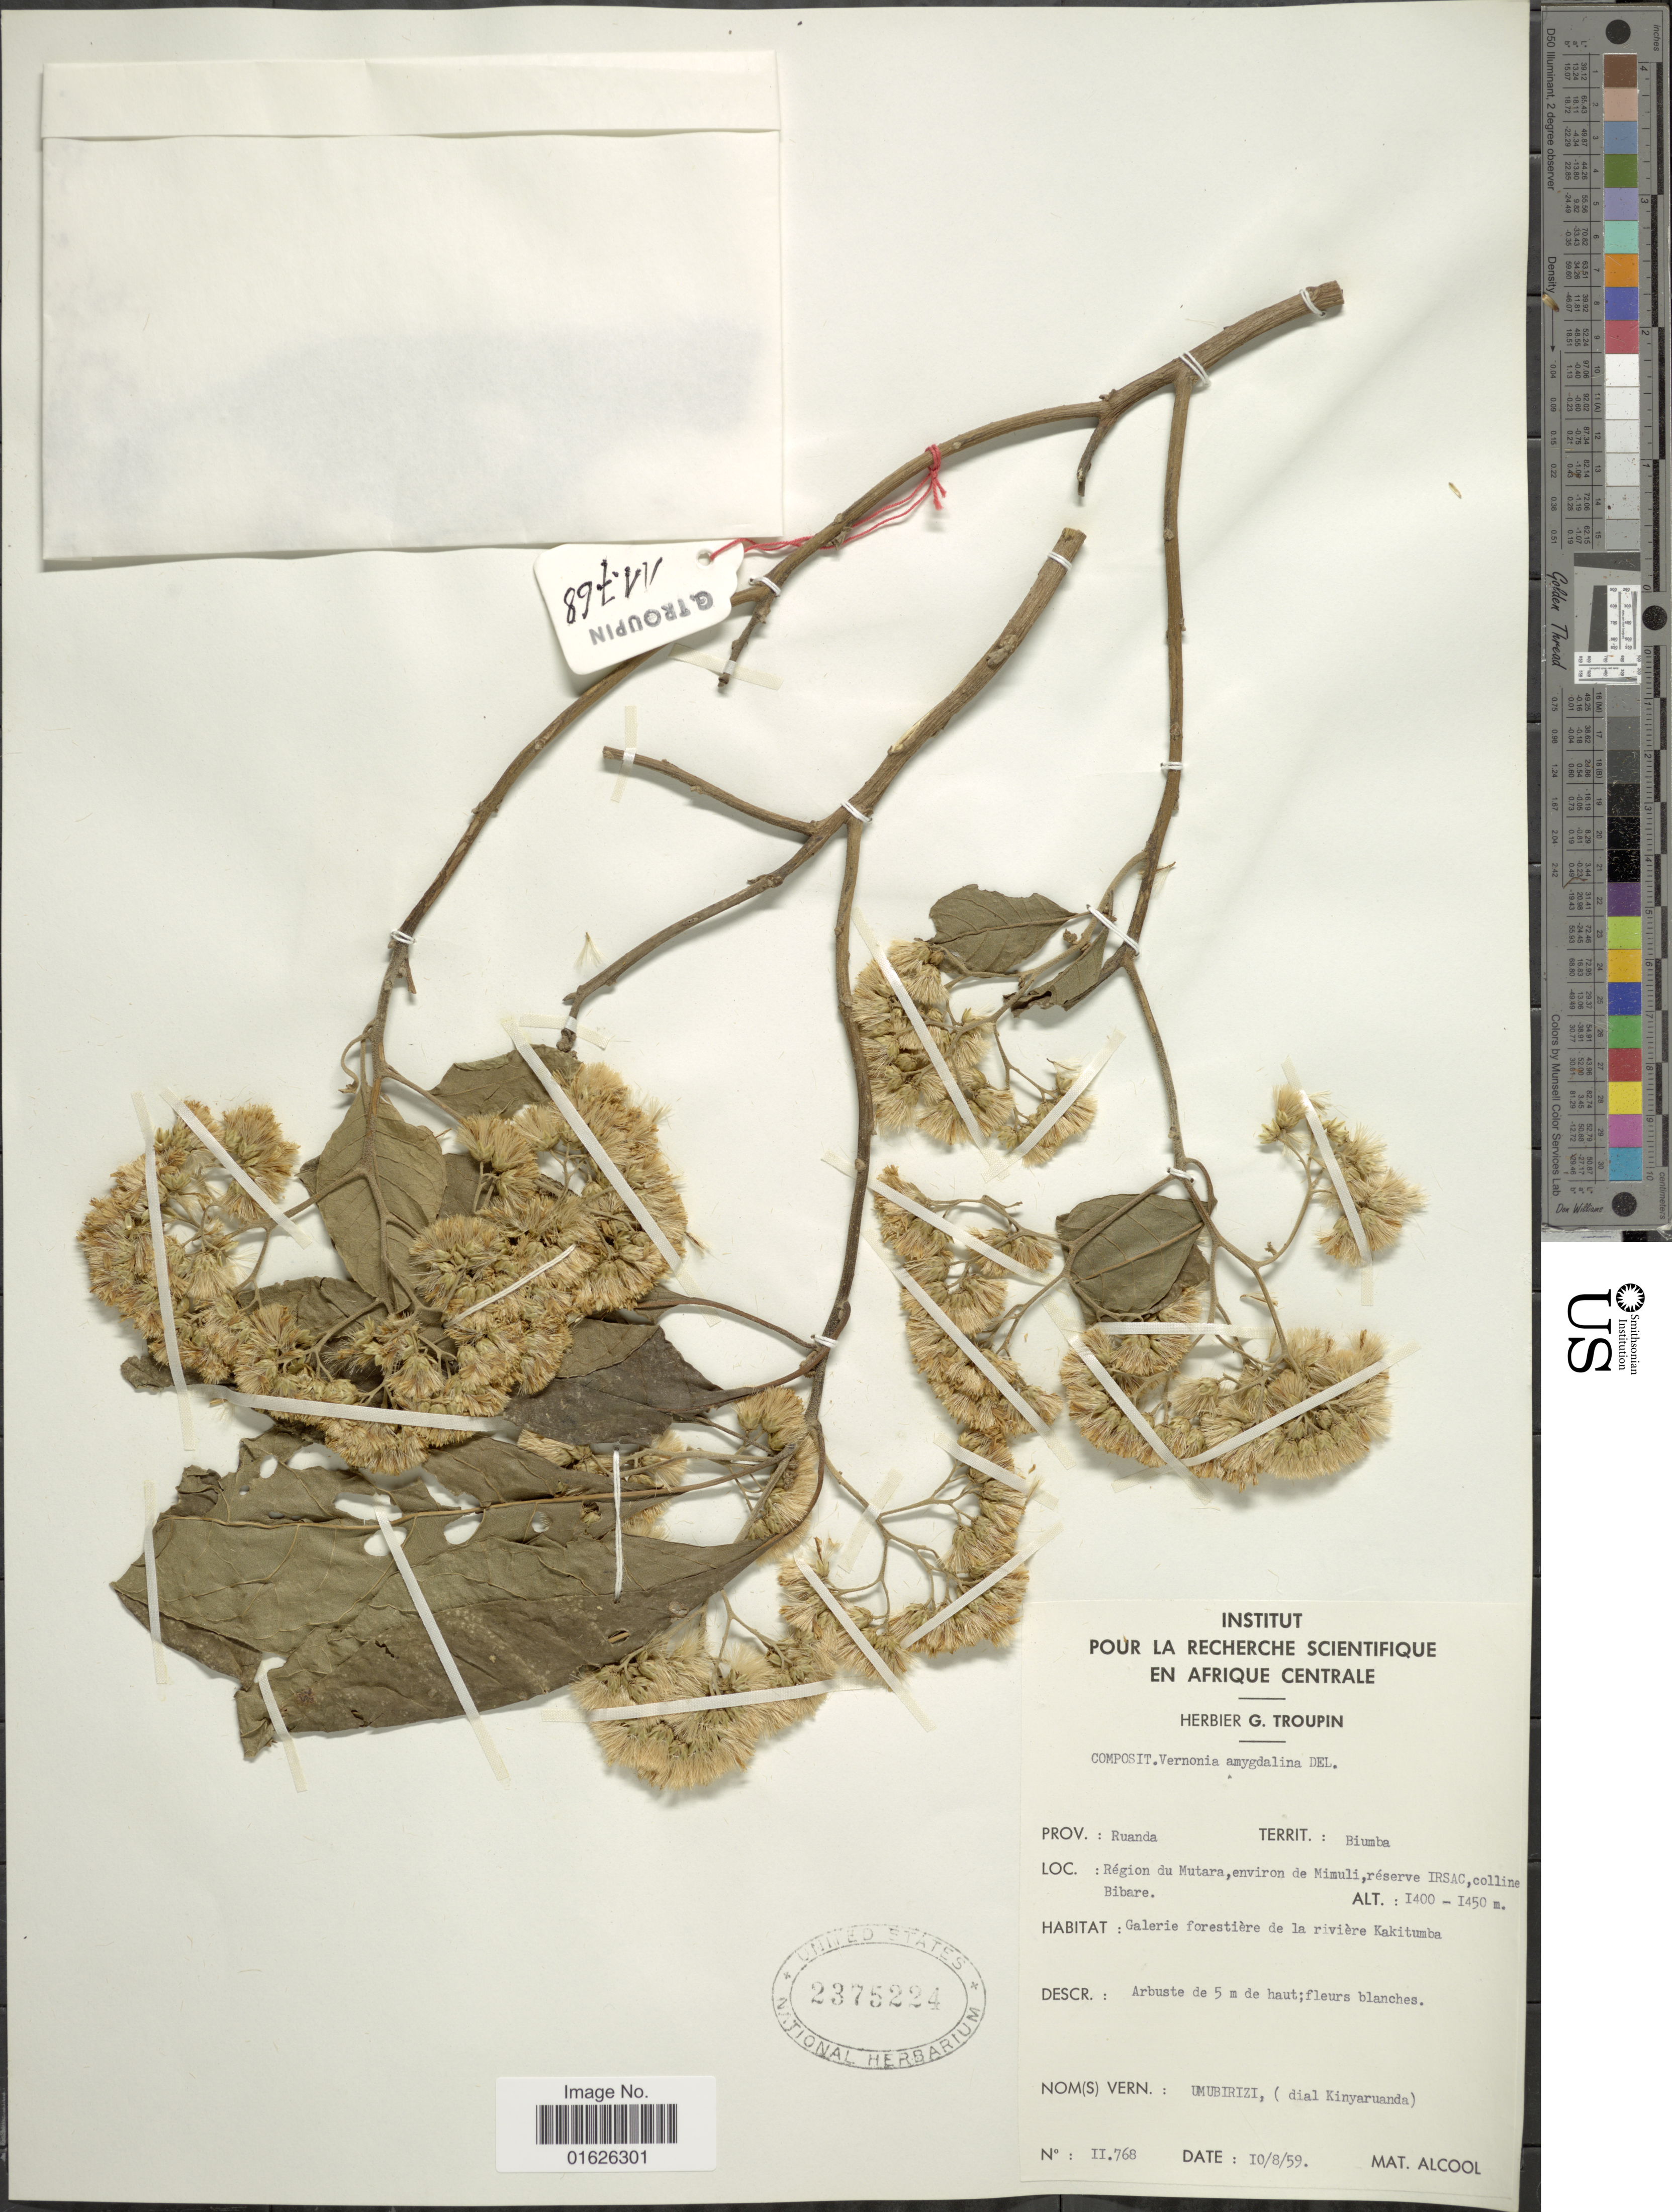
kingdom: Plantae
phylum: Tracheophyta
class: Magnoliopsida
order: Asterales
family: Asteraceae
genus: Gymnanthemum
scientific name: Gymnanthemum amygdalinum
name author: (Delile) Sch. Bip. ex Walp.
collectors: ex herb. G. Troupin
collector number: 11768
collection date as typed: Transcribed d/m/y: 10/8/59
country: Rwanda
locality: Prov. Ruanda, territ, Biumba, region du Mutara, environ de Mimuli, Reserve IRSAC, colline Bibare.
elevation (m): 1400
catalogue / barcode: US 2375224